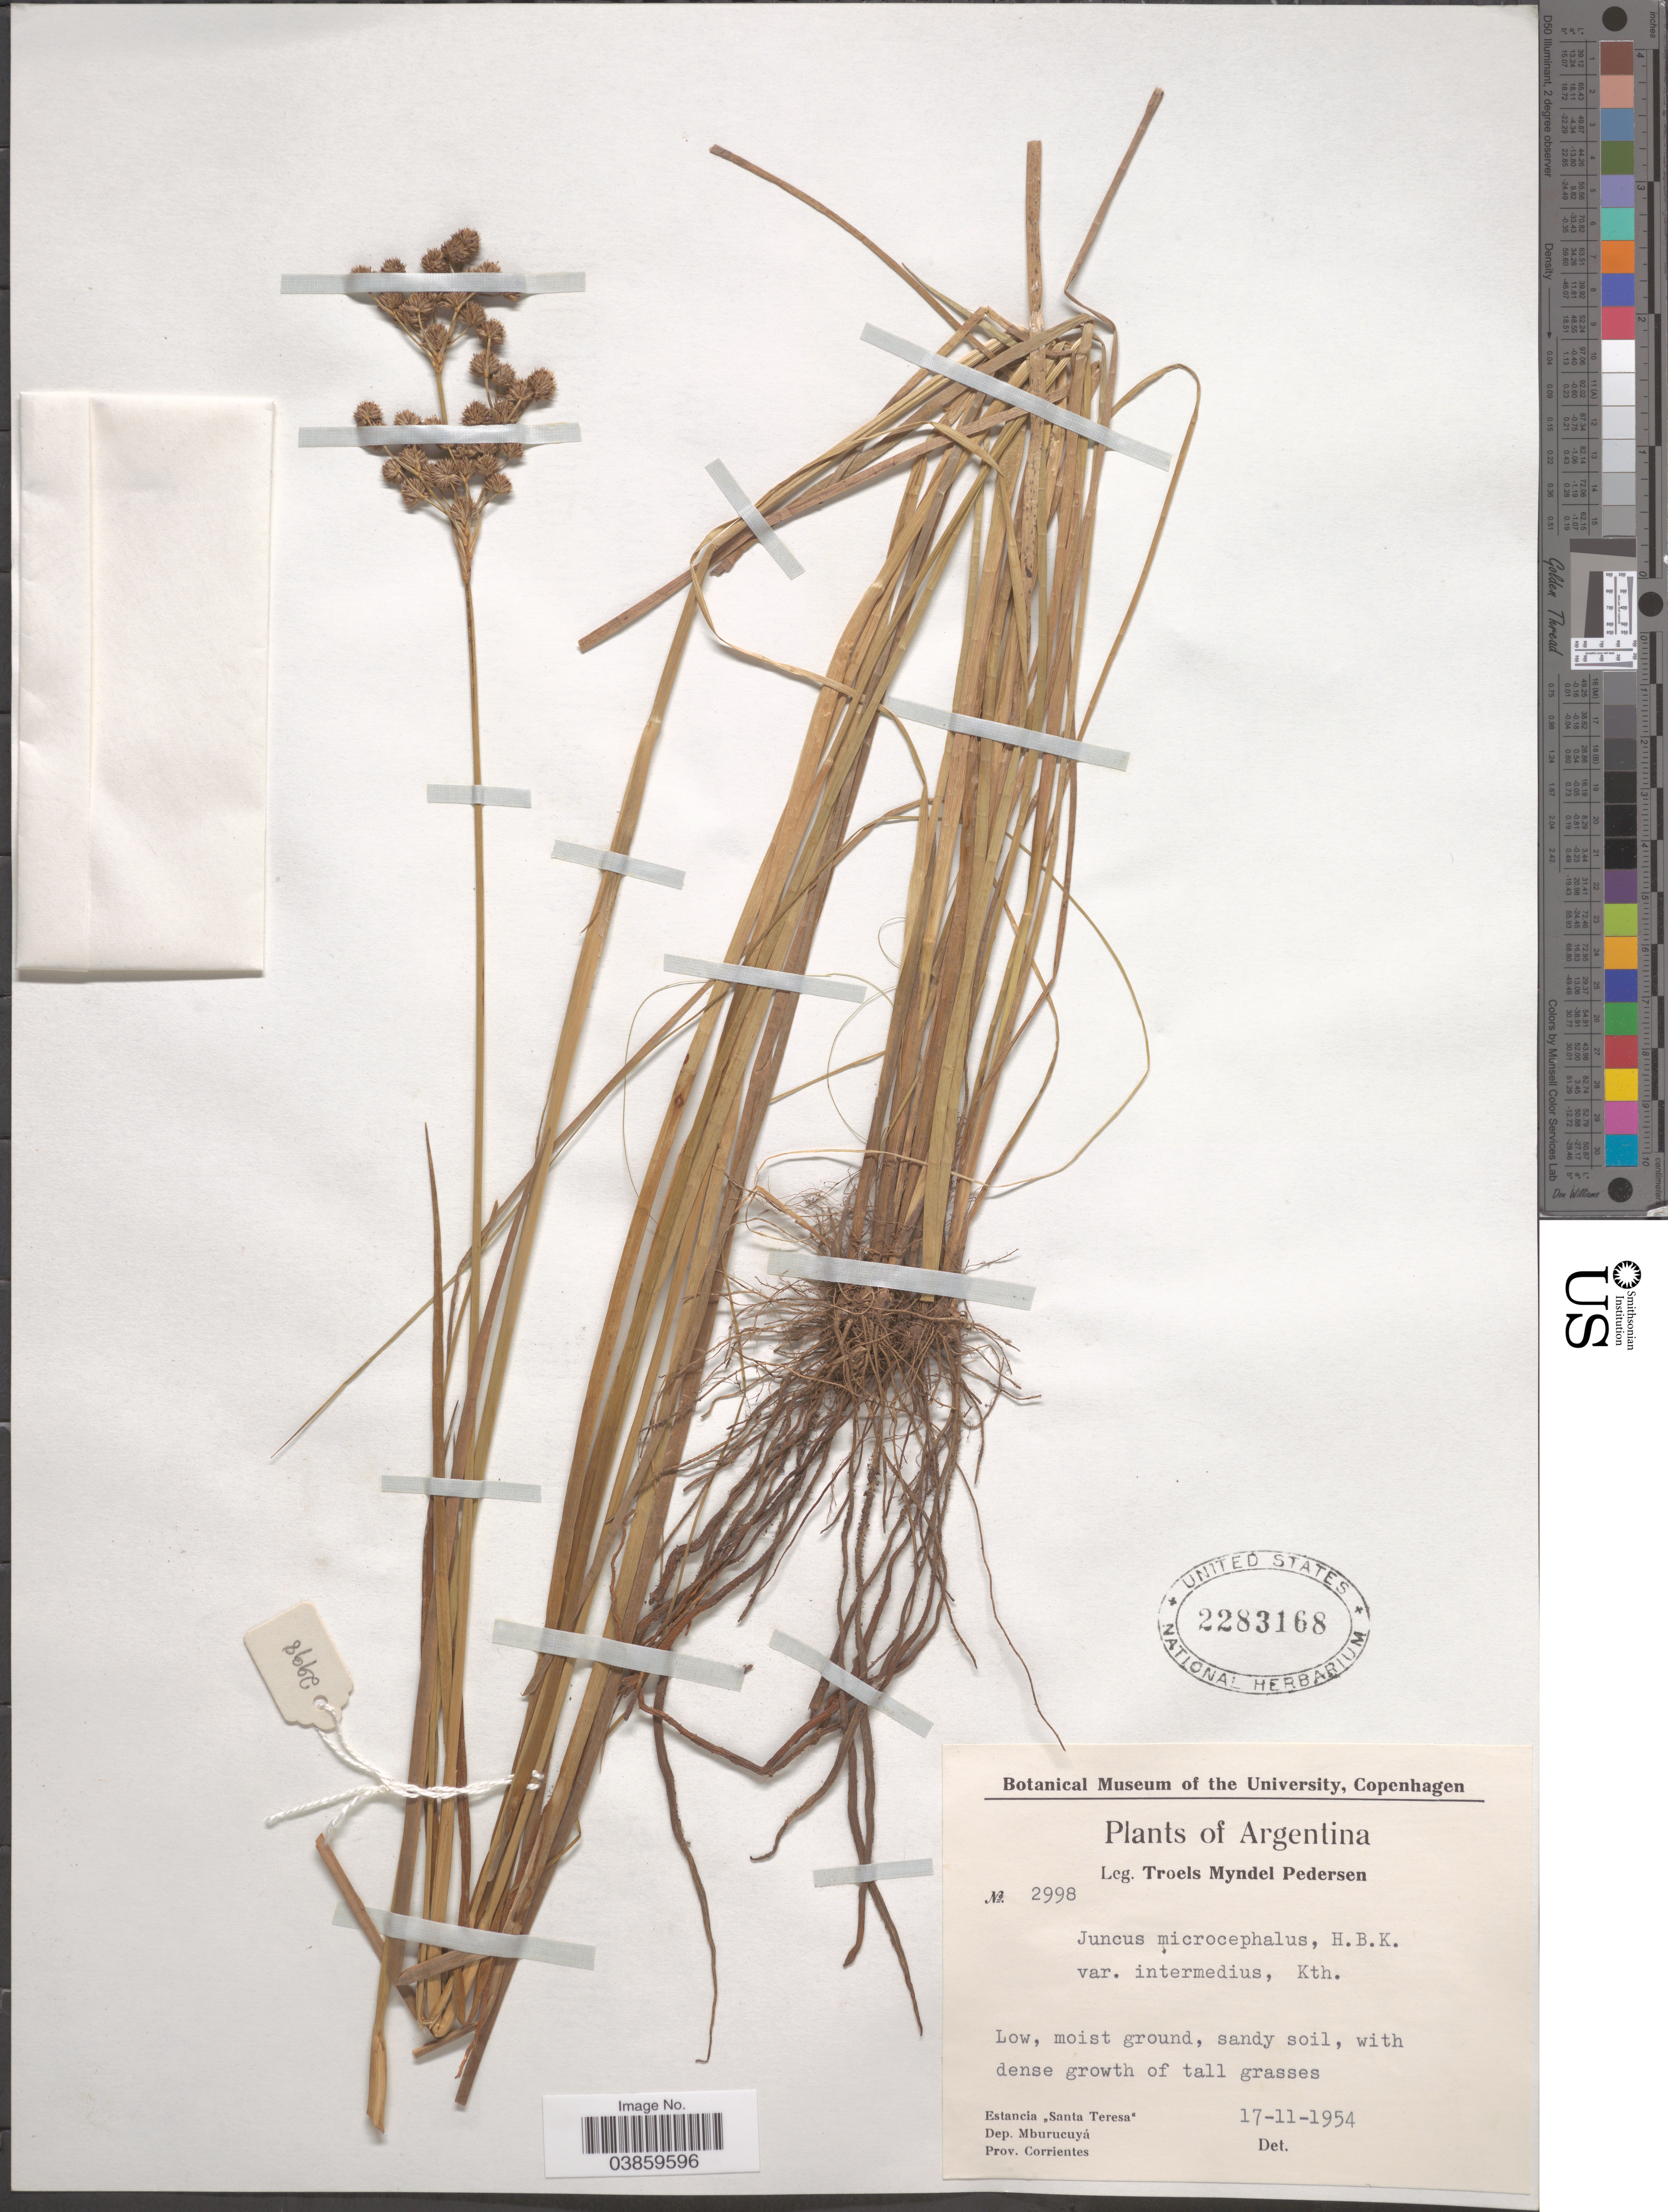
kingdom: Plantae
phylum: Tracheophyta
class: Liliopsida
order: Poales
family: Juncaceae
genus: Juncus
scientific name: Juncus microcephalus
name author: Kunth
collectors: T. Pederson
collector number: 2998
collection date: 1954-11-17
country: Argentina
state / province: Corrientes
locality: Estancia ,,Santa Teresa'. Dep. Mburucuyá.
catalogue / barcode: US 2283168